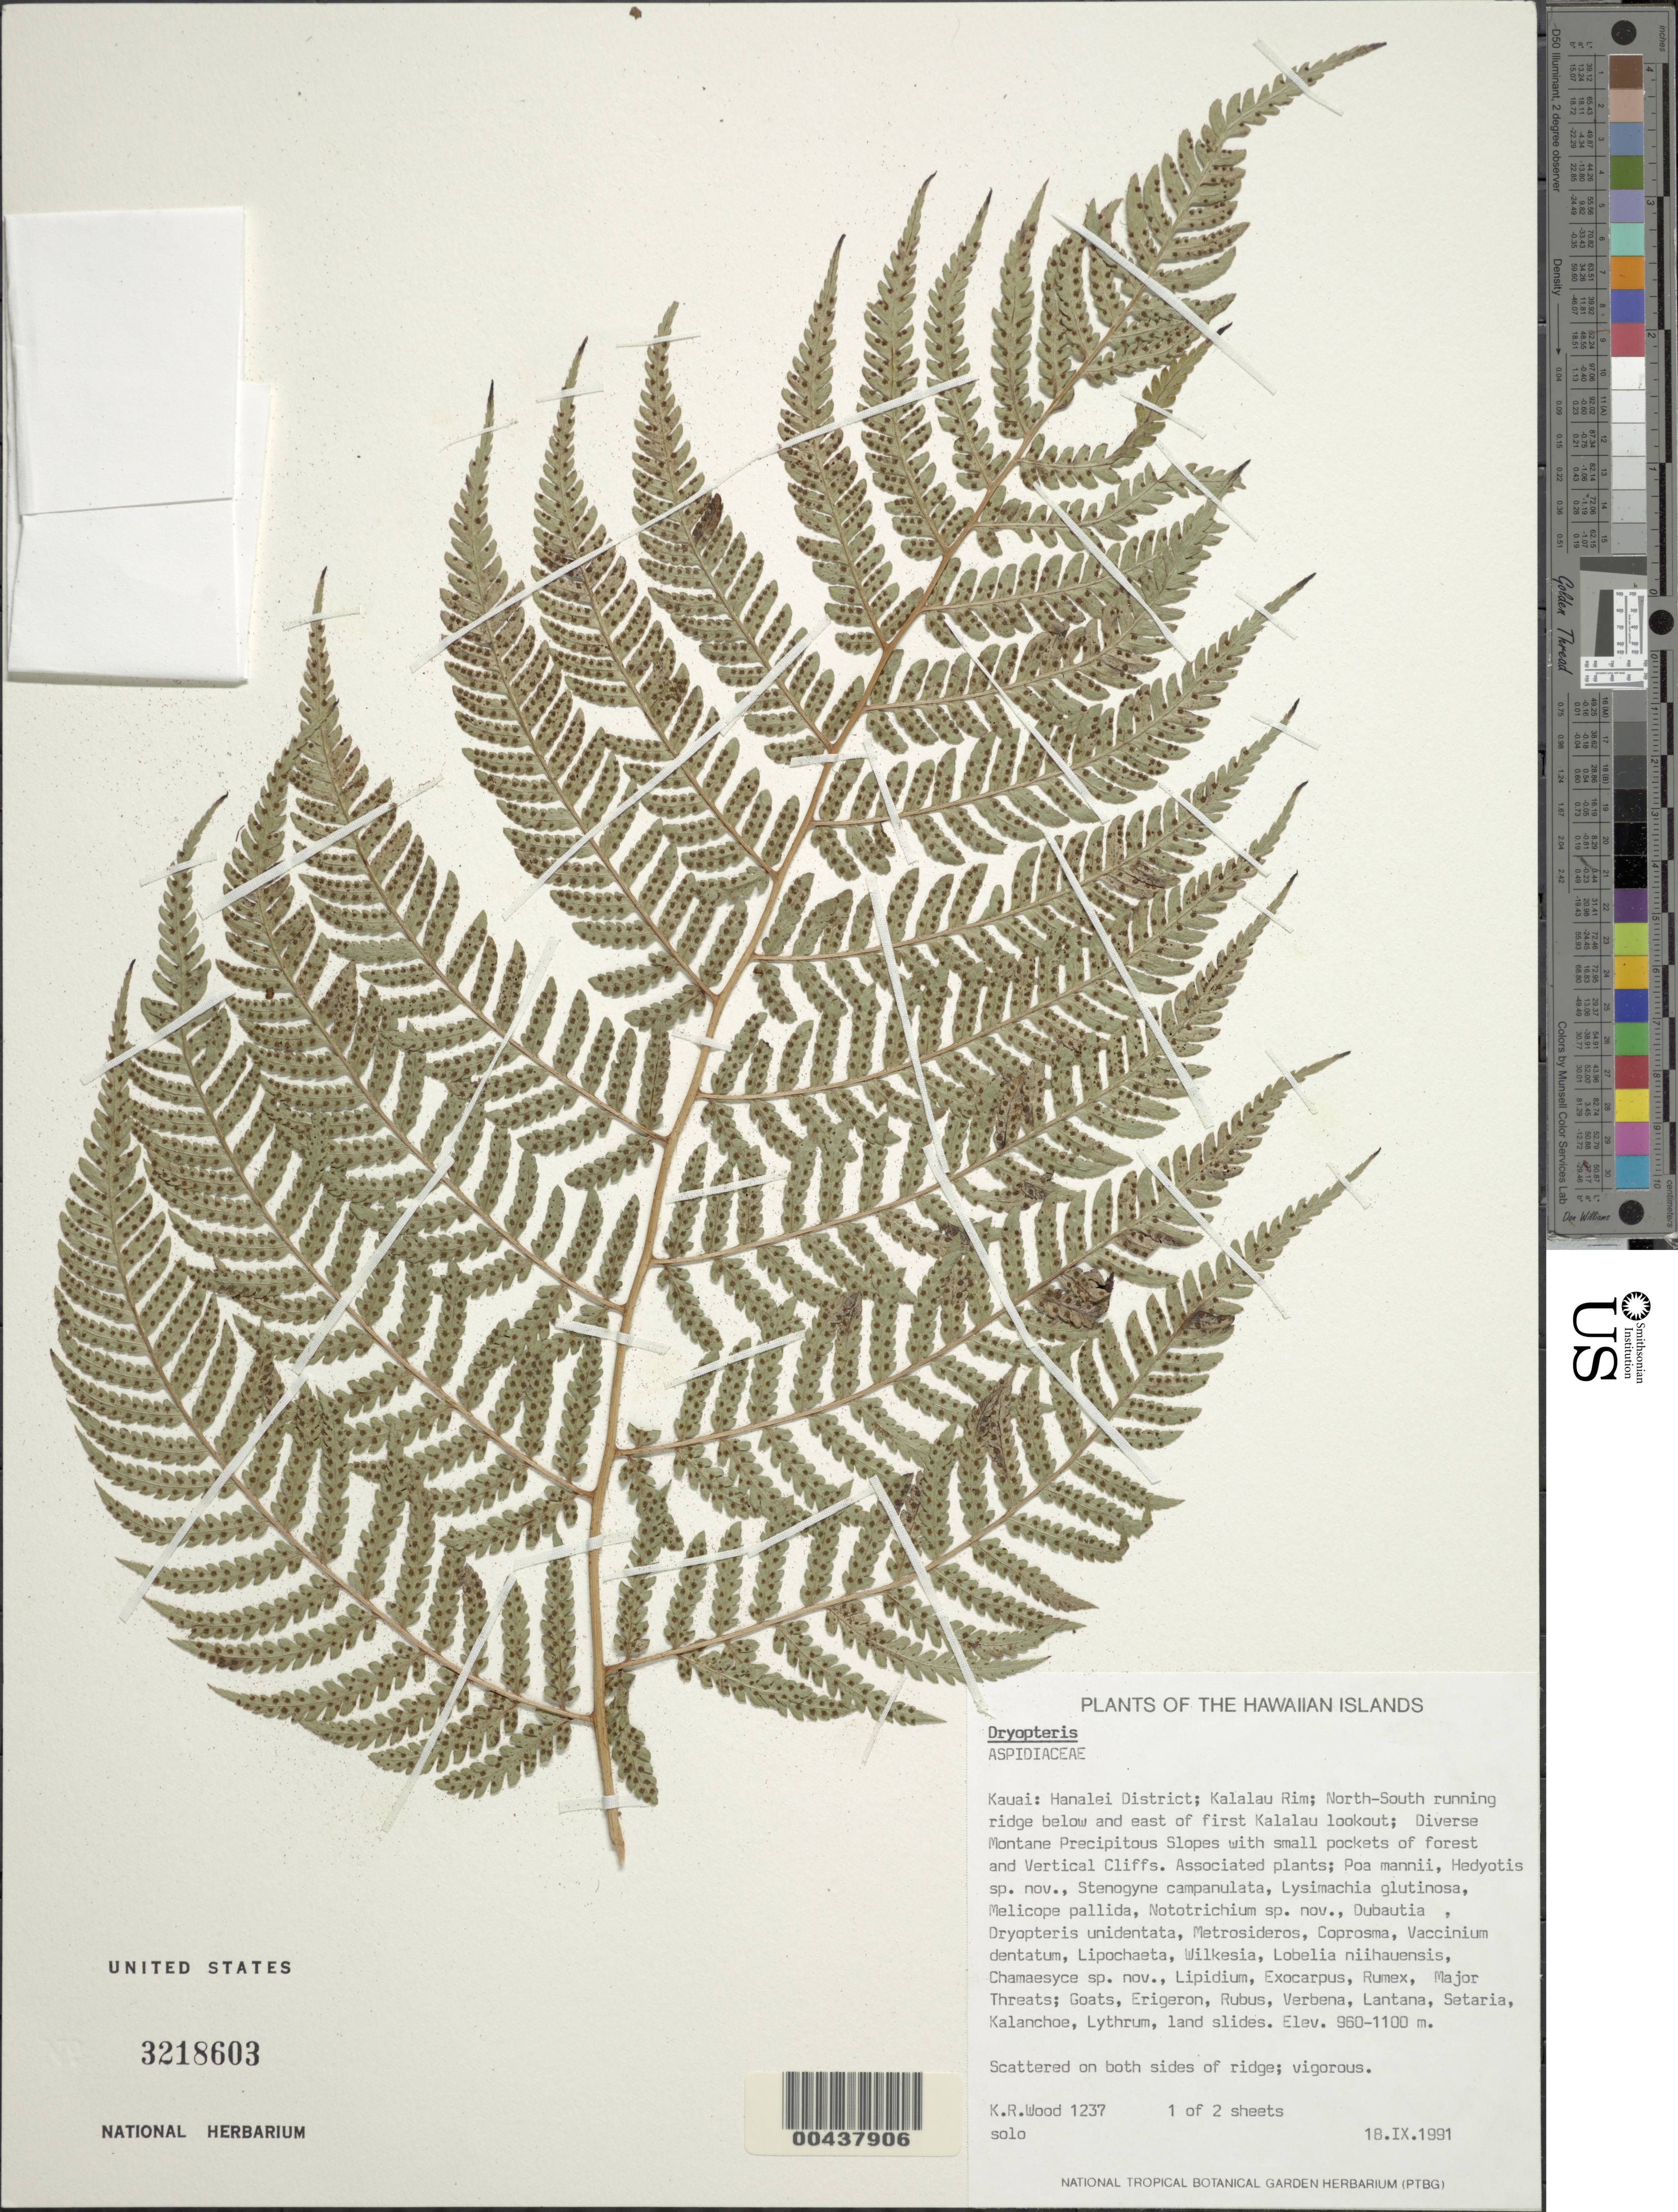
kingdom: Plantae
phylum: Tracheophyta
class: Polypodiopsida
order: Polypodiales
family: Dryopteridaceae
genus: Dryopteris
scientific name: Dryopteris sp.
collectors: K. R. Wood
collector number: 1237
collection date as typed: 18 Sep 1991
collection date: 1991-09-18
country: United States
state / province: Hawaii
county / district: Kauai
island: Kaua'i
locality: Hanalei District; Kalalau Rim; N-S running ridge below and E of first Kalalau lookout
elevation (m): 960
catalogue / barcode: US 3218603